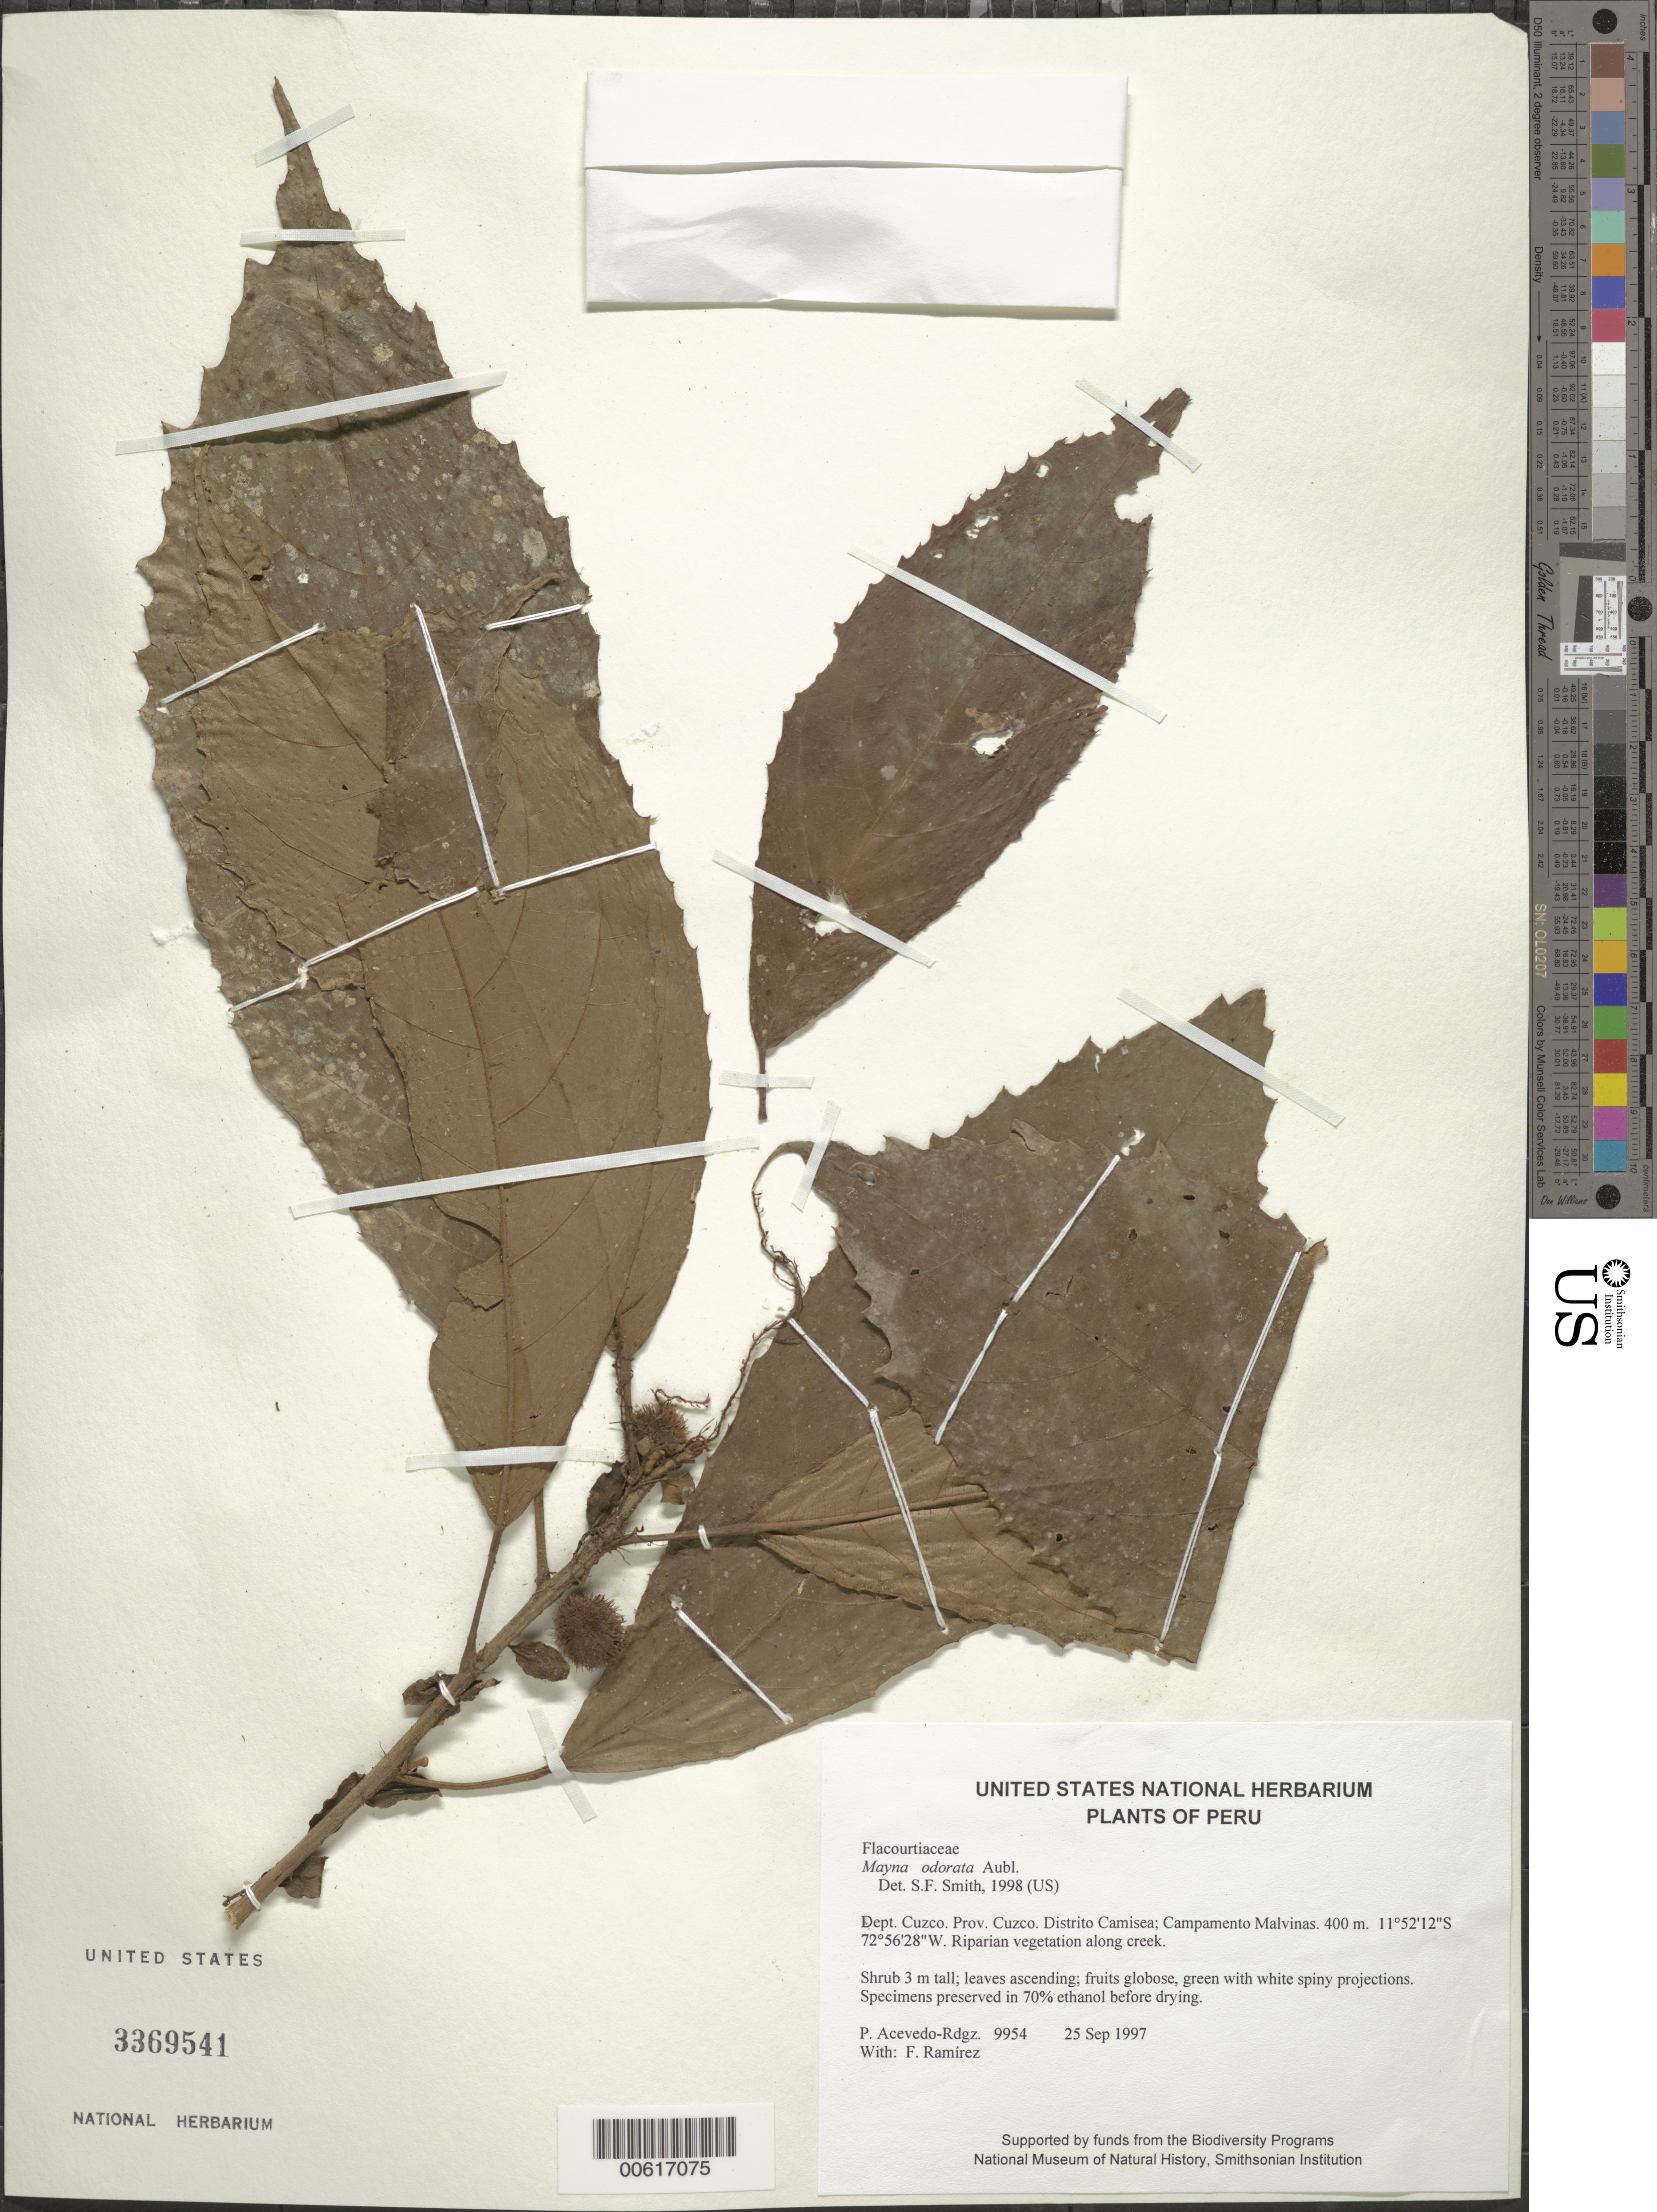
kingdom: Plantae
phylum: Tracheophyta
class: Magnoliopsida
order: Malpighiales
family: Achariaceae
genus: Mayna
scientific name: Mayna odorata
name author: Aubl.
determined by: Smith, Stephen F., (US), NMNH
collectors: P. Acevedo-Rodr. & F. Ramirez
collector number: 9954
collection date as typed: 25 Sep 1997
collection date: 1997-09-25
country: Peru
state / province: Cusco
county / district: Cusco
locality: Distrito Camisea; Campamento Malvinas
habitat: Riparian vegetation along creek.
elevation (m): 400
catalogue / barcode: US 3369541